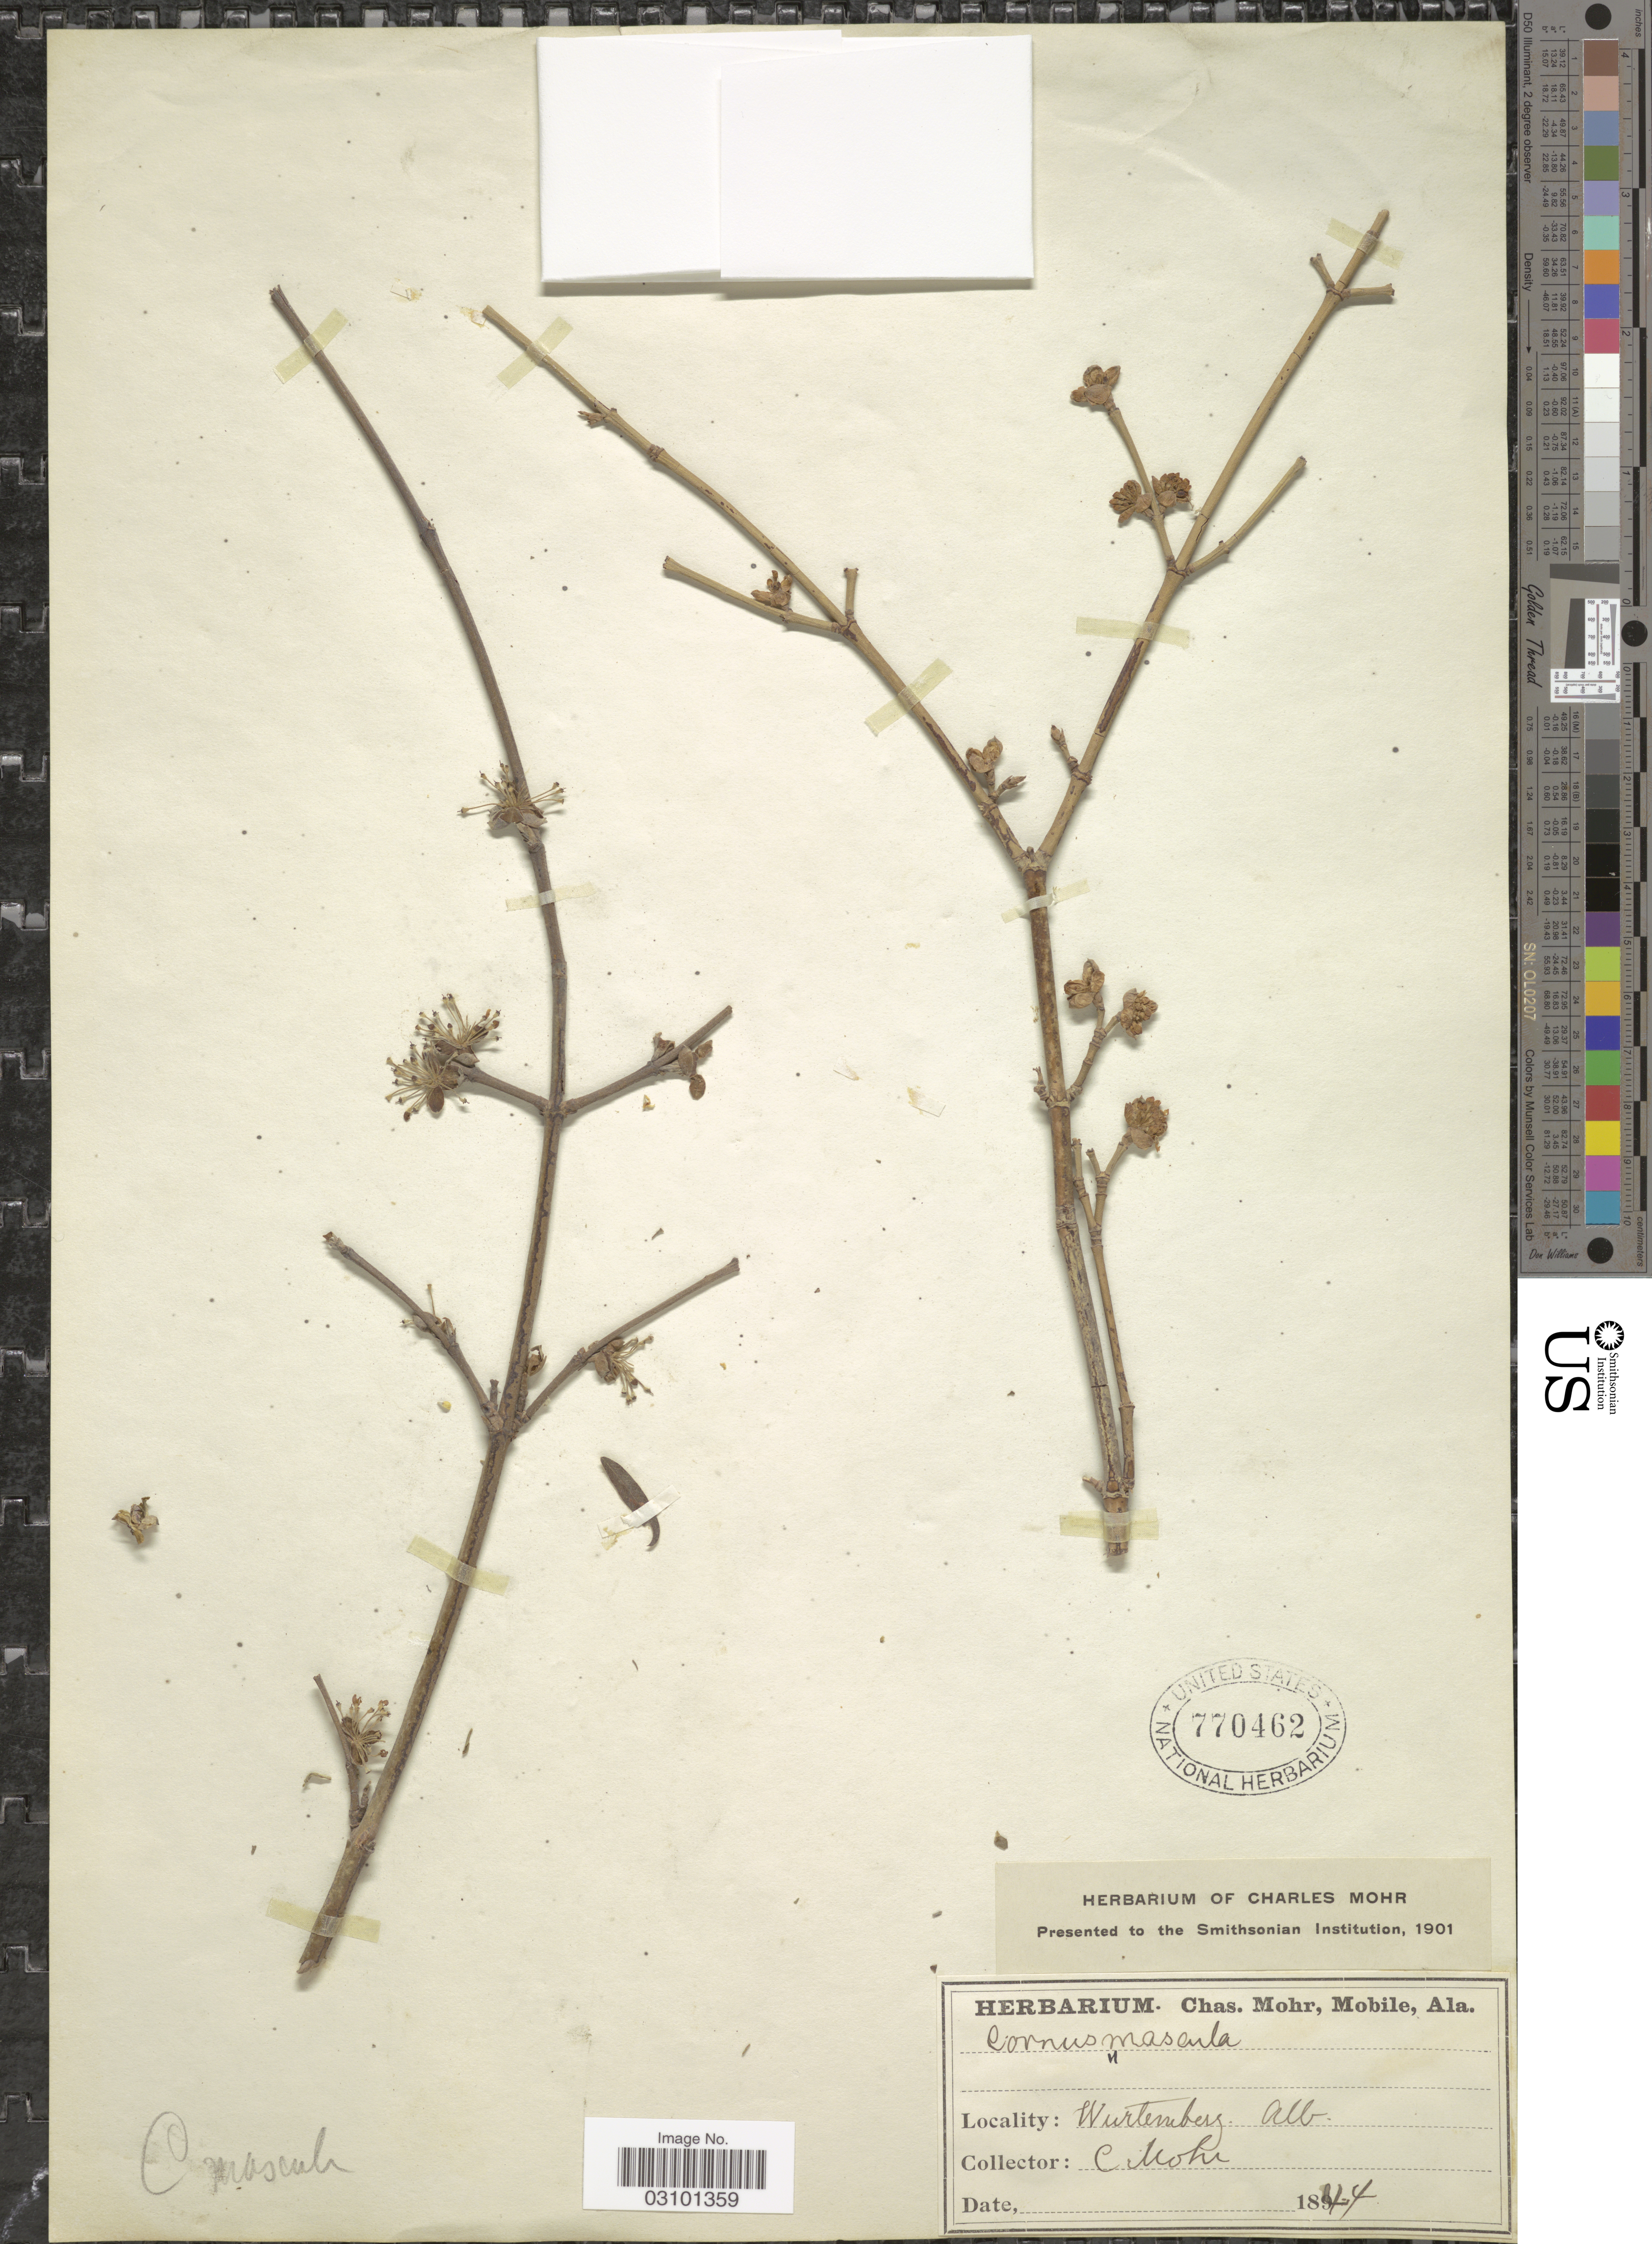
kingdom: Plantae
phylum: Tracheophyta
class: Magnoliopsida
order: Cornales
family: Cornaceae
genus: Cornus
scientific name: Cornus mas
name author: L.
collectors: Mohr, C. T. (herbarium)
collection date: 1844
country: United States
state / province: Alabama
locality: Wurtemberg.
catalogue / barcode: US 770462